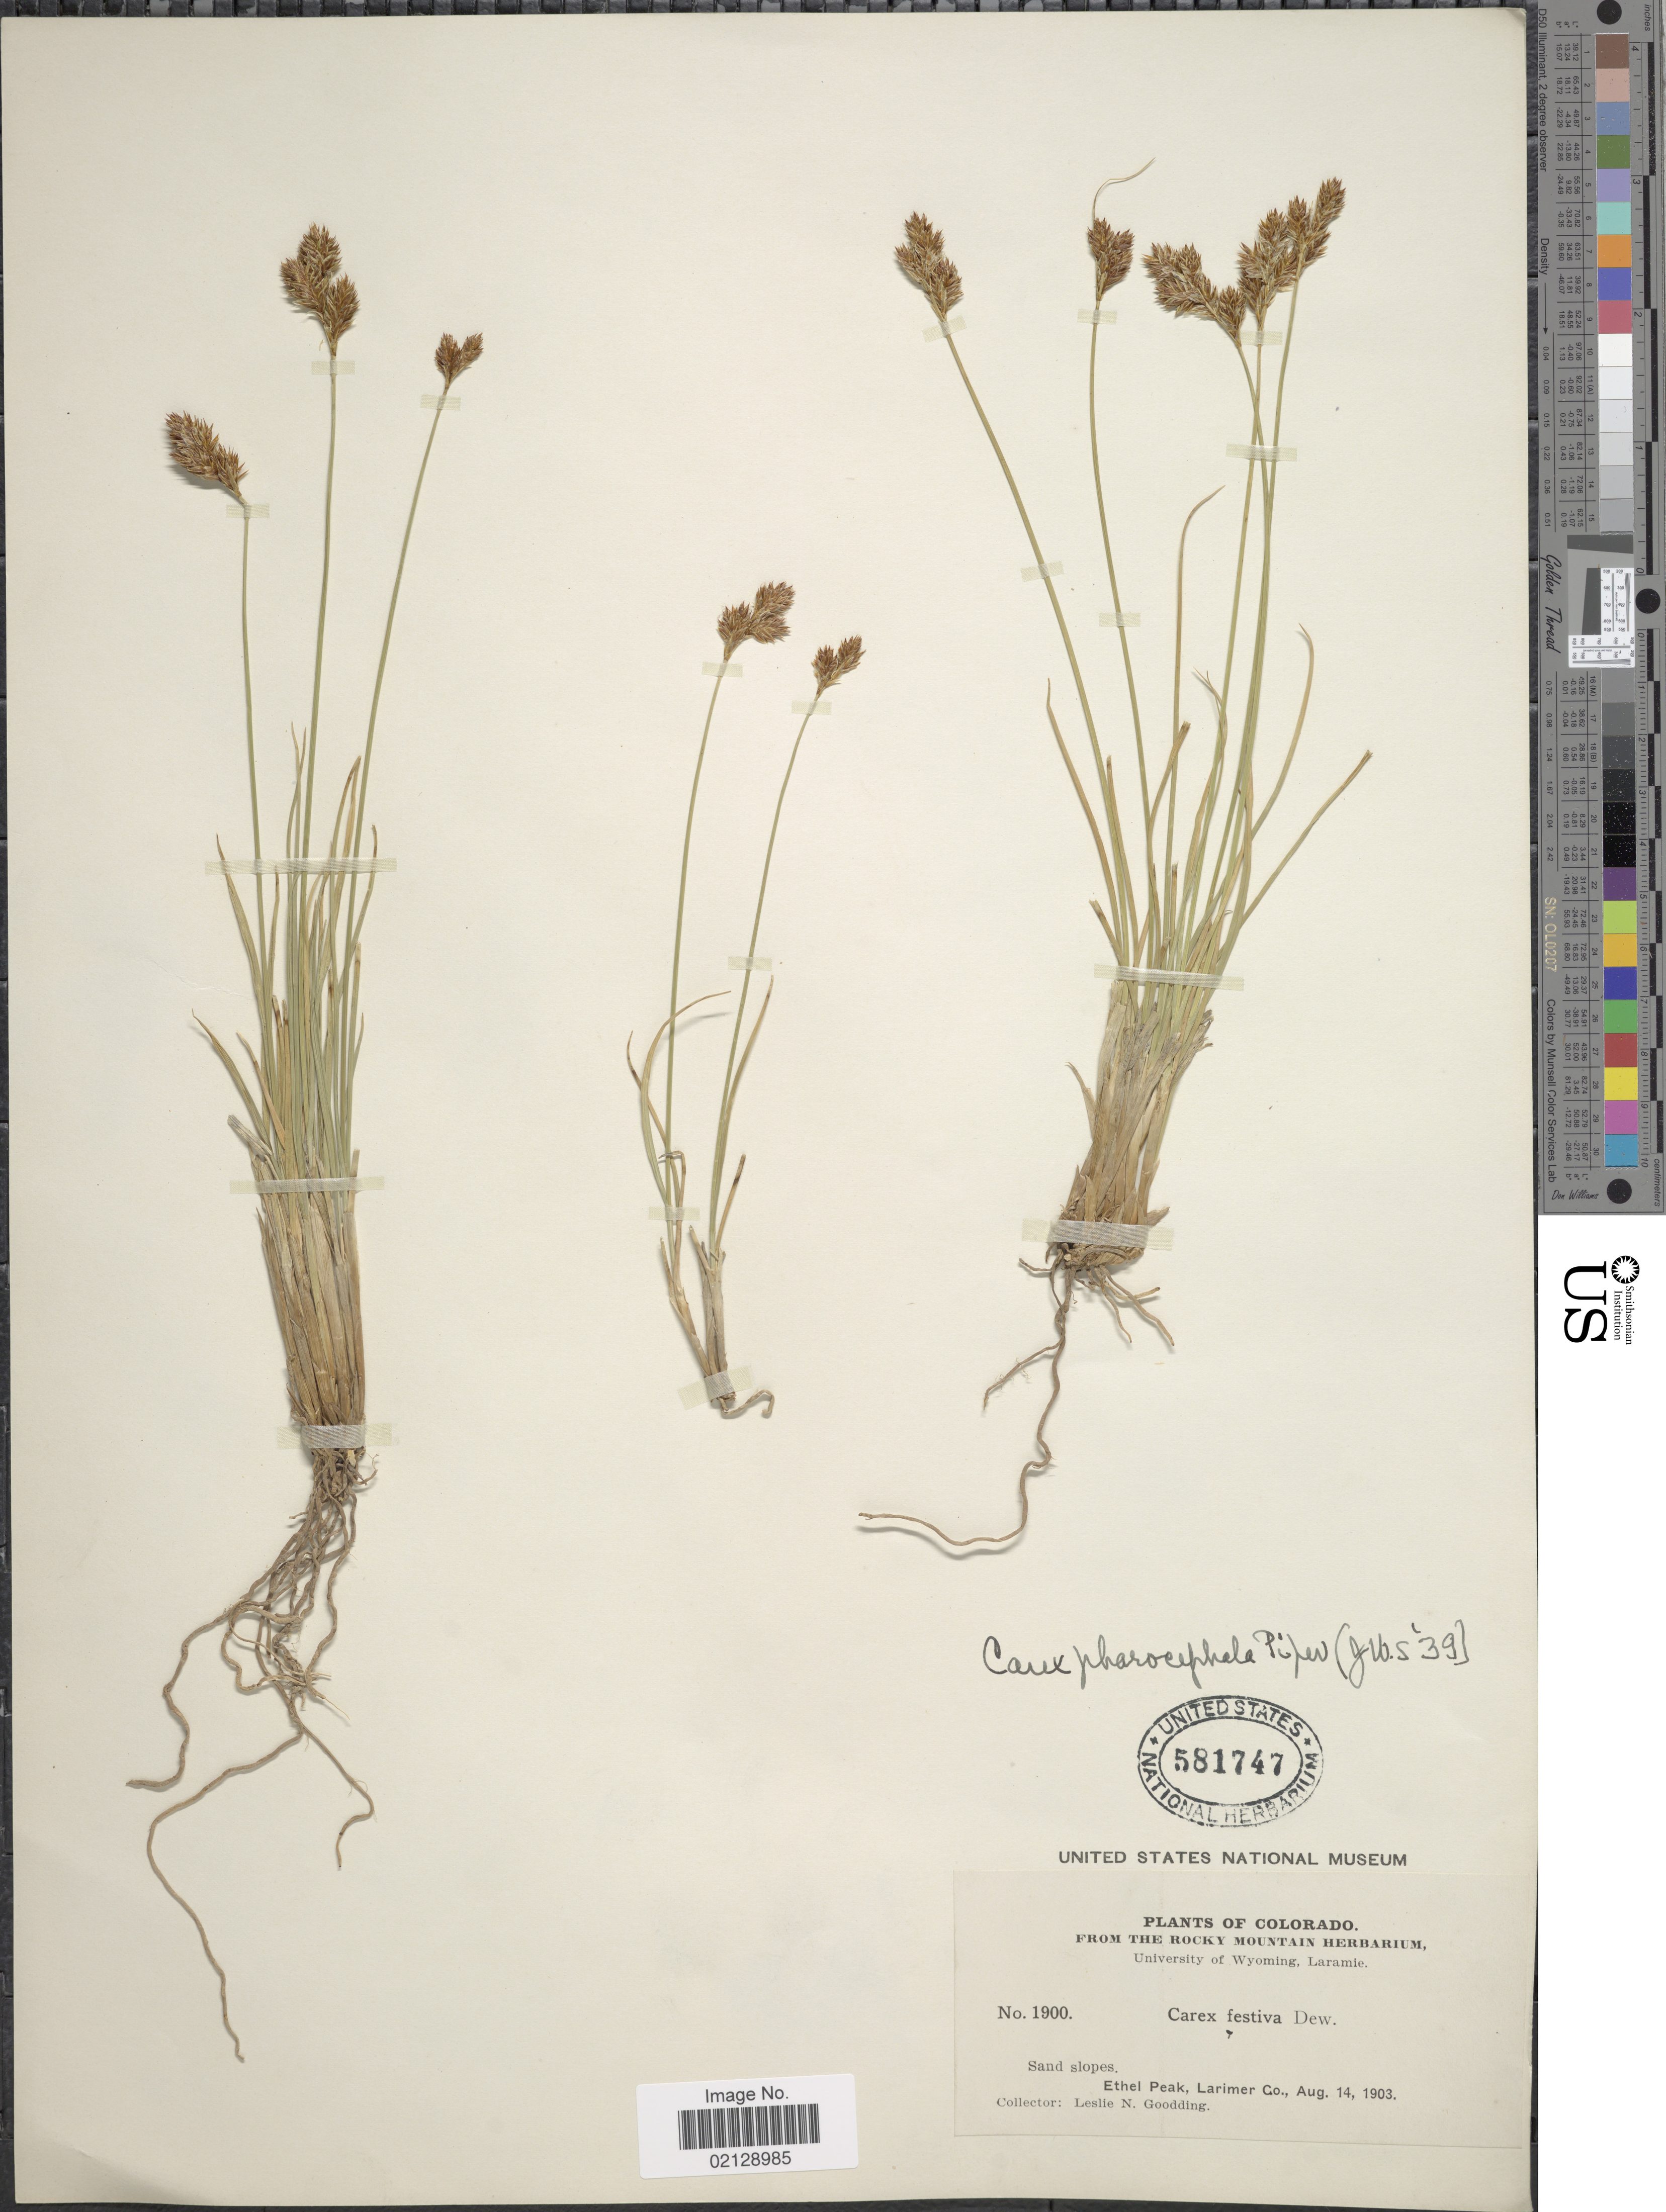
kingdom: Plantae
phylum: Tracheophyta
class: Liliopsida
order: Poales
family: Cyperaceae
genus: Carex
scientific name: Carex phaeocephala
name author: Piper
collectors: L. N. Goodding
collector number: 1900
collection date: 1903-08-14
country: United States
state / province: Colorado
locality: Ethel Peak, Larimer Co.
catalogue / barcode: US 581747